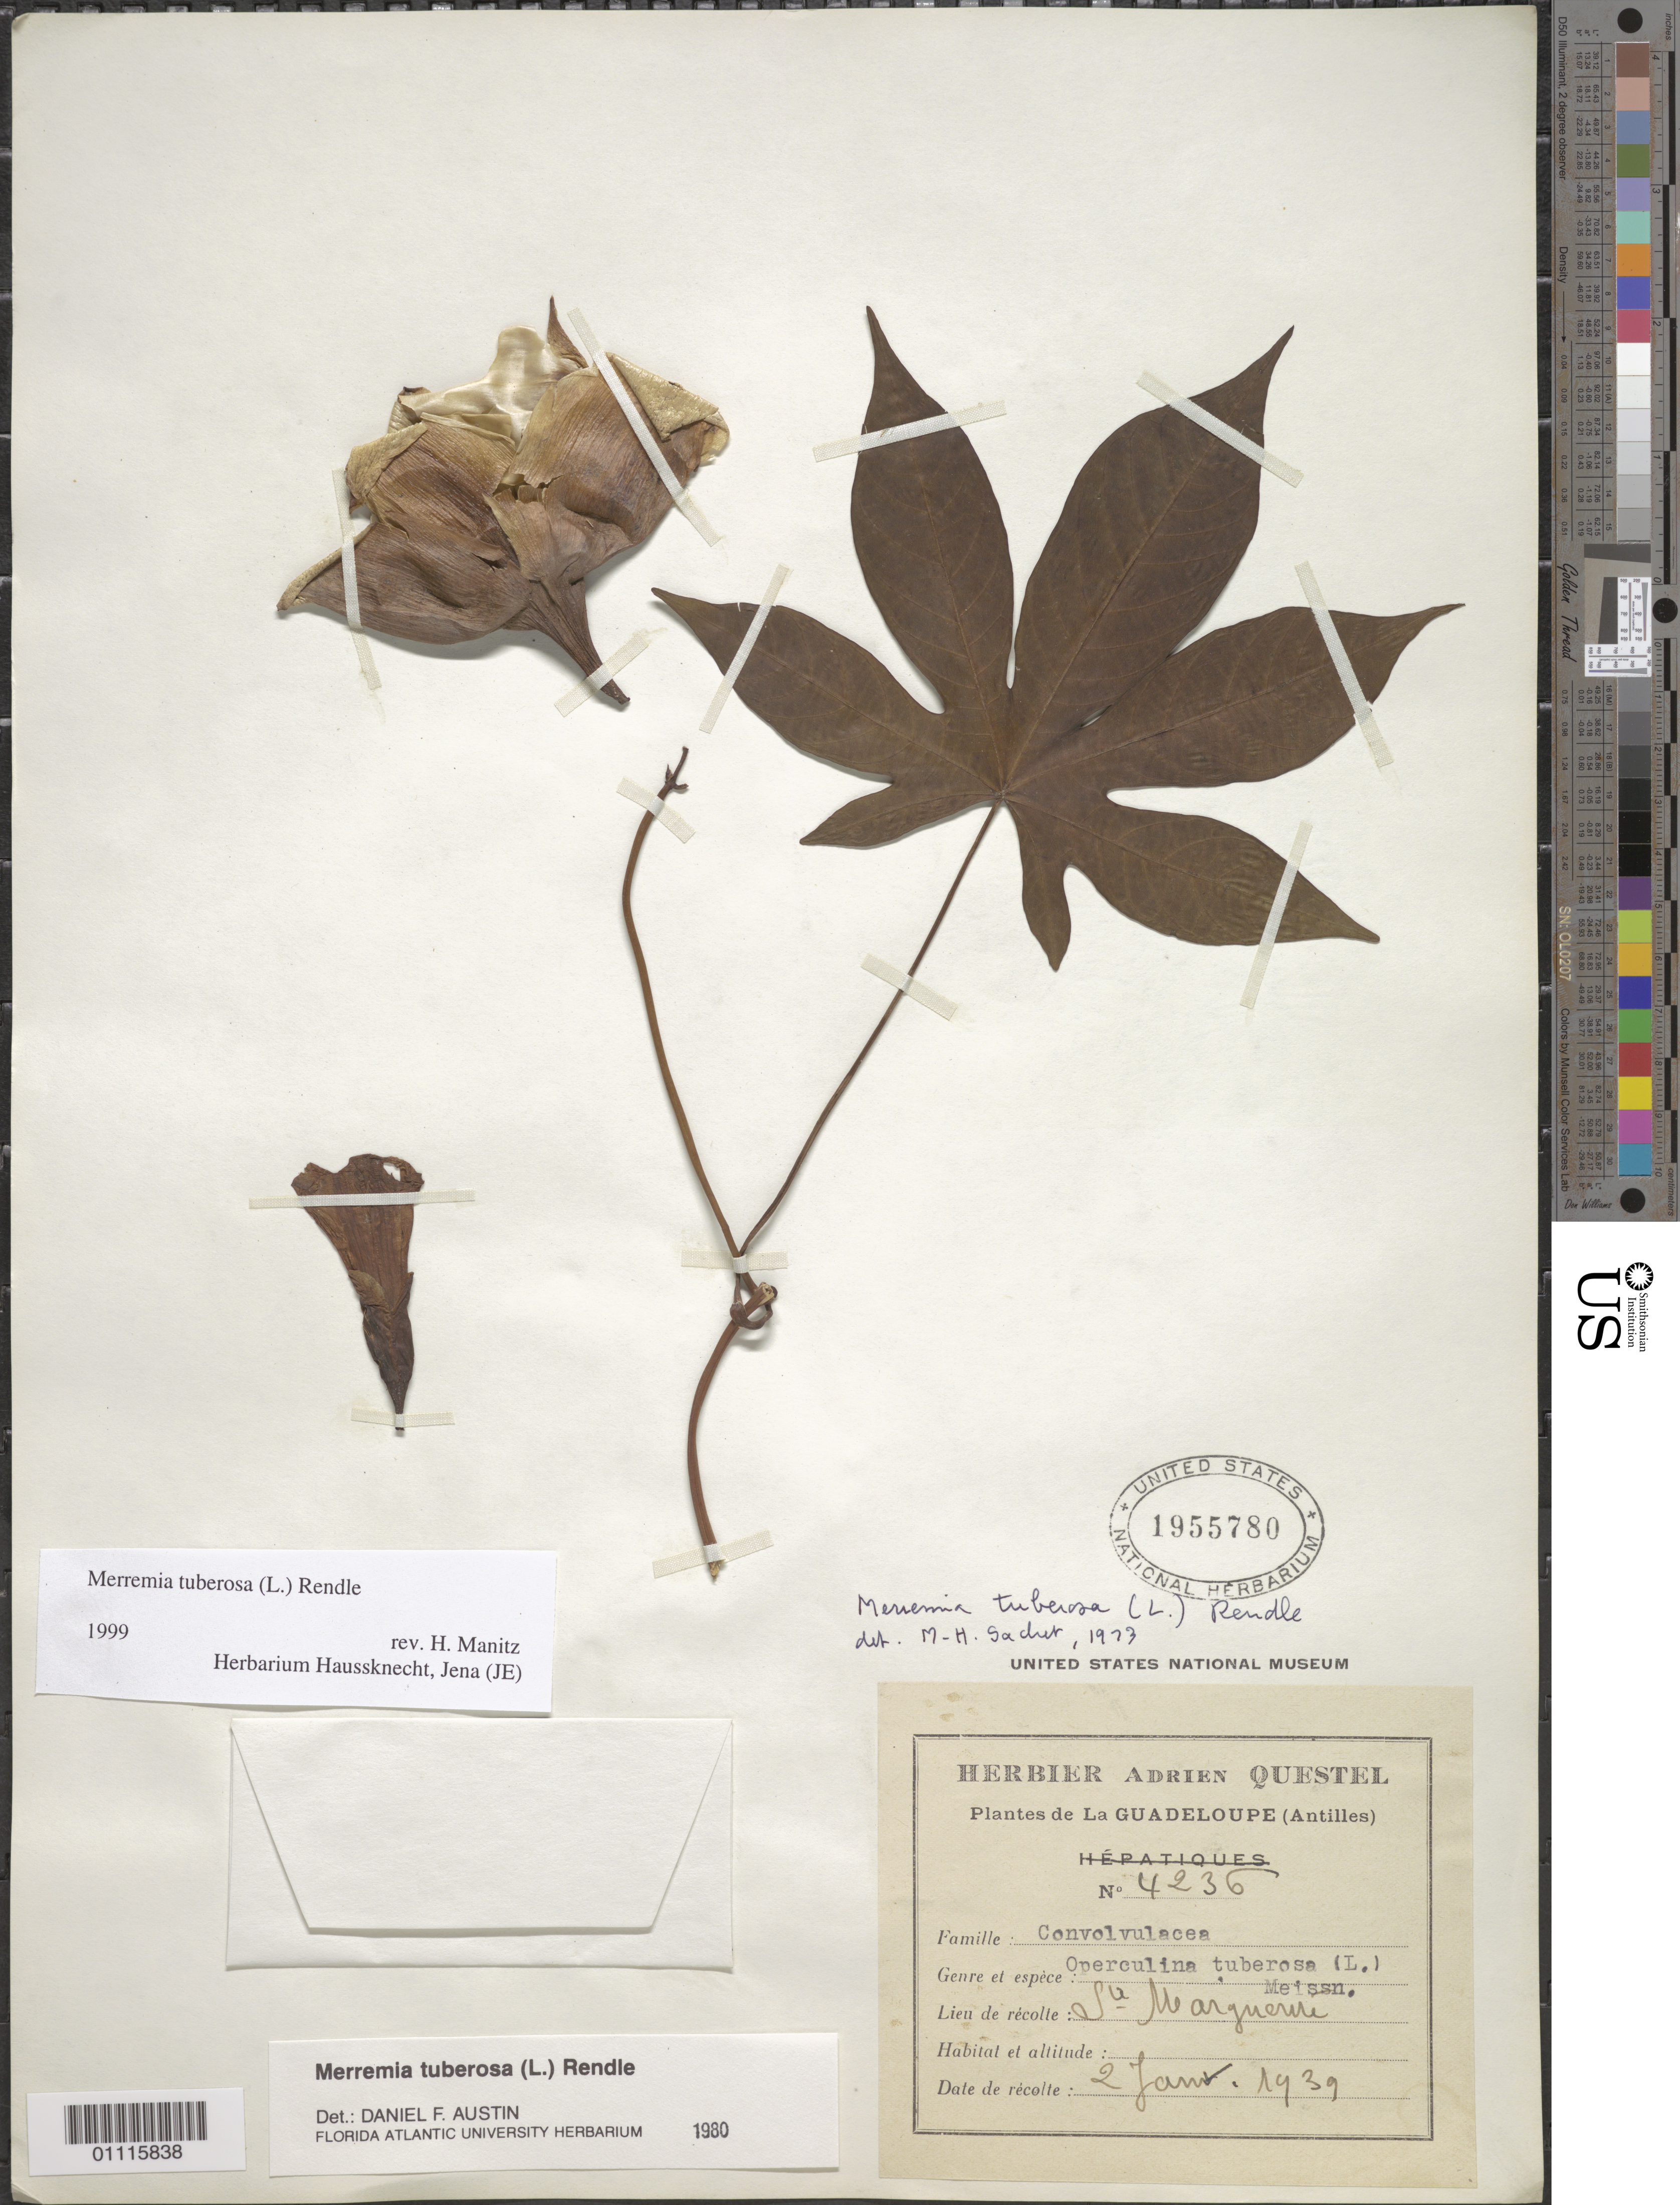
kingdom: Plantae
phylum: Tracheophyta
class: Magnoliopsida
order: Solanales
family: Convolvulaceae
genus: Distimake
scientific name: Distimake tuberosus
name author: (L.) A. R. Simões & Staples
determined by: Strong, Mark T., (BOT), Smithsonian Institution - National Museum of Natural History (UNITED STATES)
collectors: A. Questel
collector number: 4236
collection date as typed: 02 Jan 1939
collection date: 1939-01-02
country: Guadeloupe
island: Grande Terre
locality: St. Marguerite.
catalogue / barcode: US 1955780